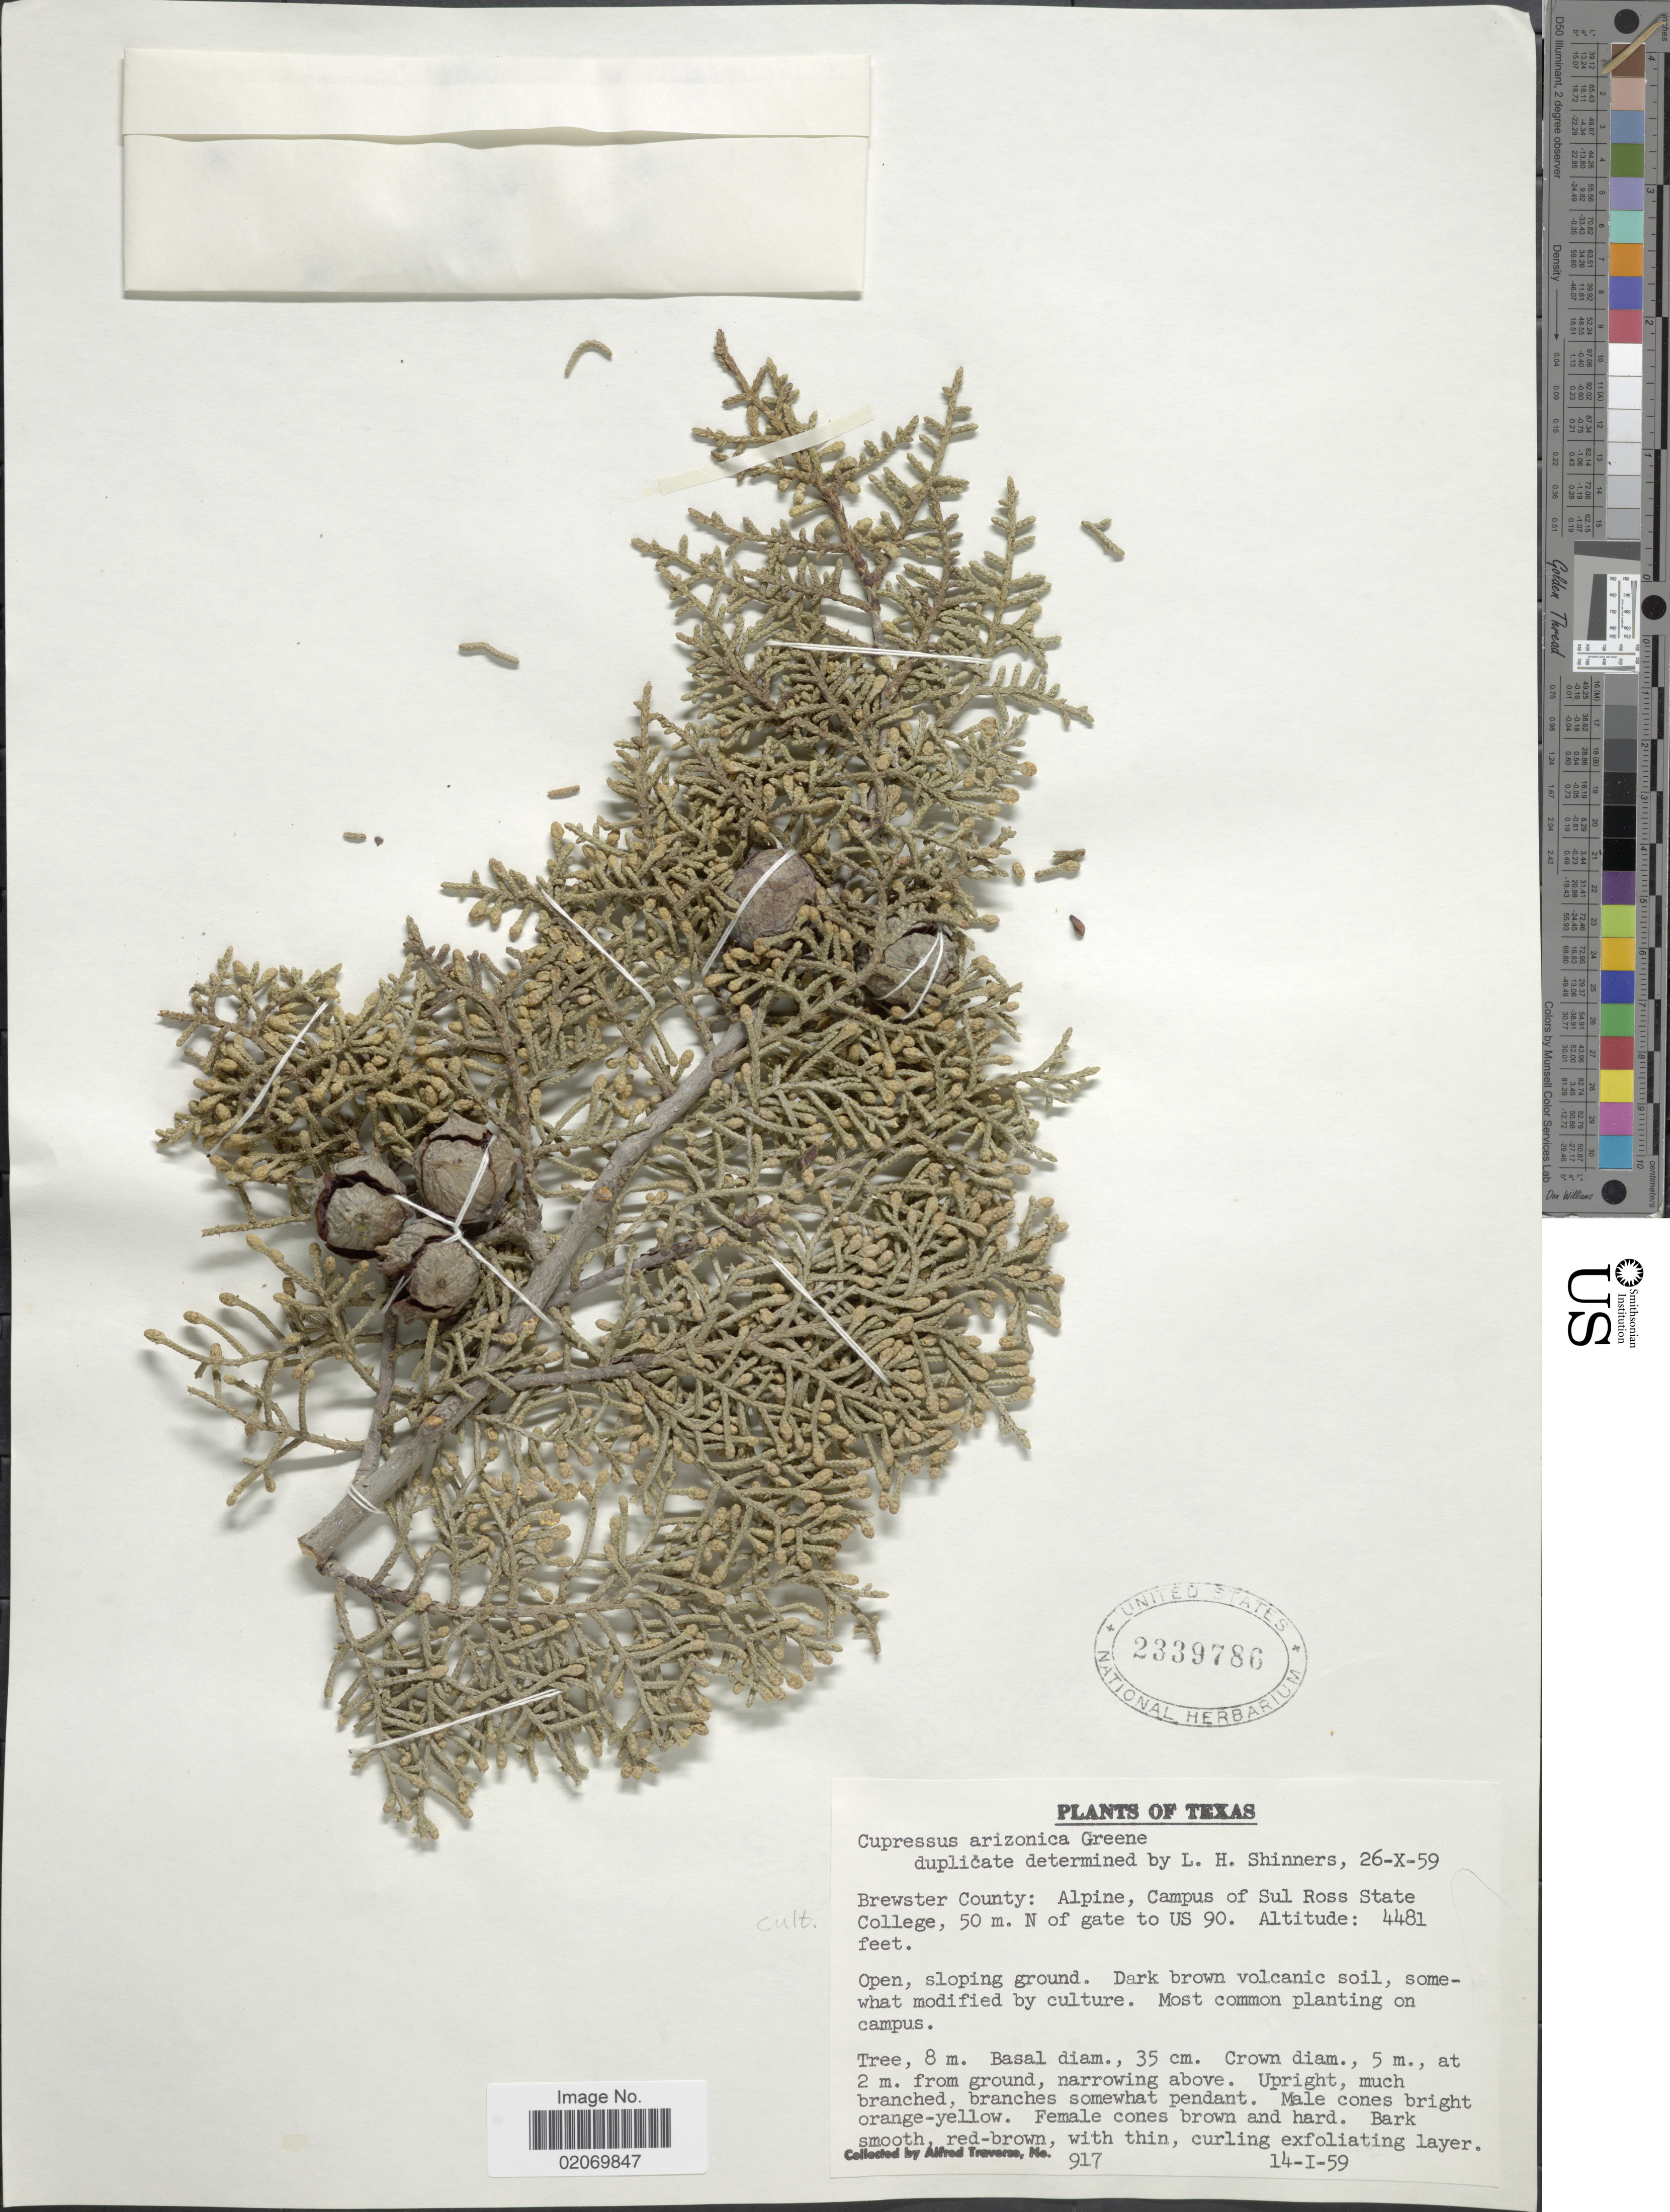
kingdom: Plantae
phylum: Tracheophyta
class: Pinopsida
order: Pinales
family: Cupressaceae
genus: Hesperocyparis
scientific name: Hesperocyparis arizonica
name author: (Greene) Bartel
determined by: (US) Smithsonian Institution - National Museum of Natural History - Department of Botany (UNITED STATES)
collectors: A. Traverse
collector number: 917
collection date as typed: Transcribed d/m/y: 14/1/59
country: United States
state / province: Texas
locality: Brewster County: Alpine, Campus of Sul Ross State College, 50 m N of gate to US 90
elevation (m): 1366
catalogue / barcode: US 2339786